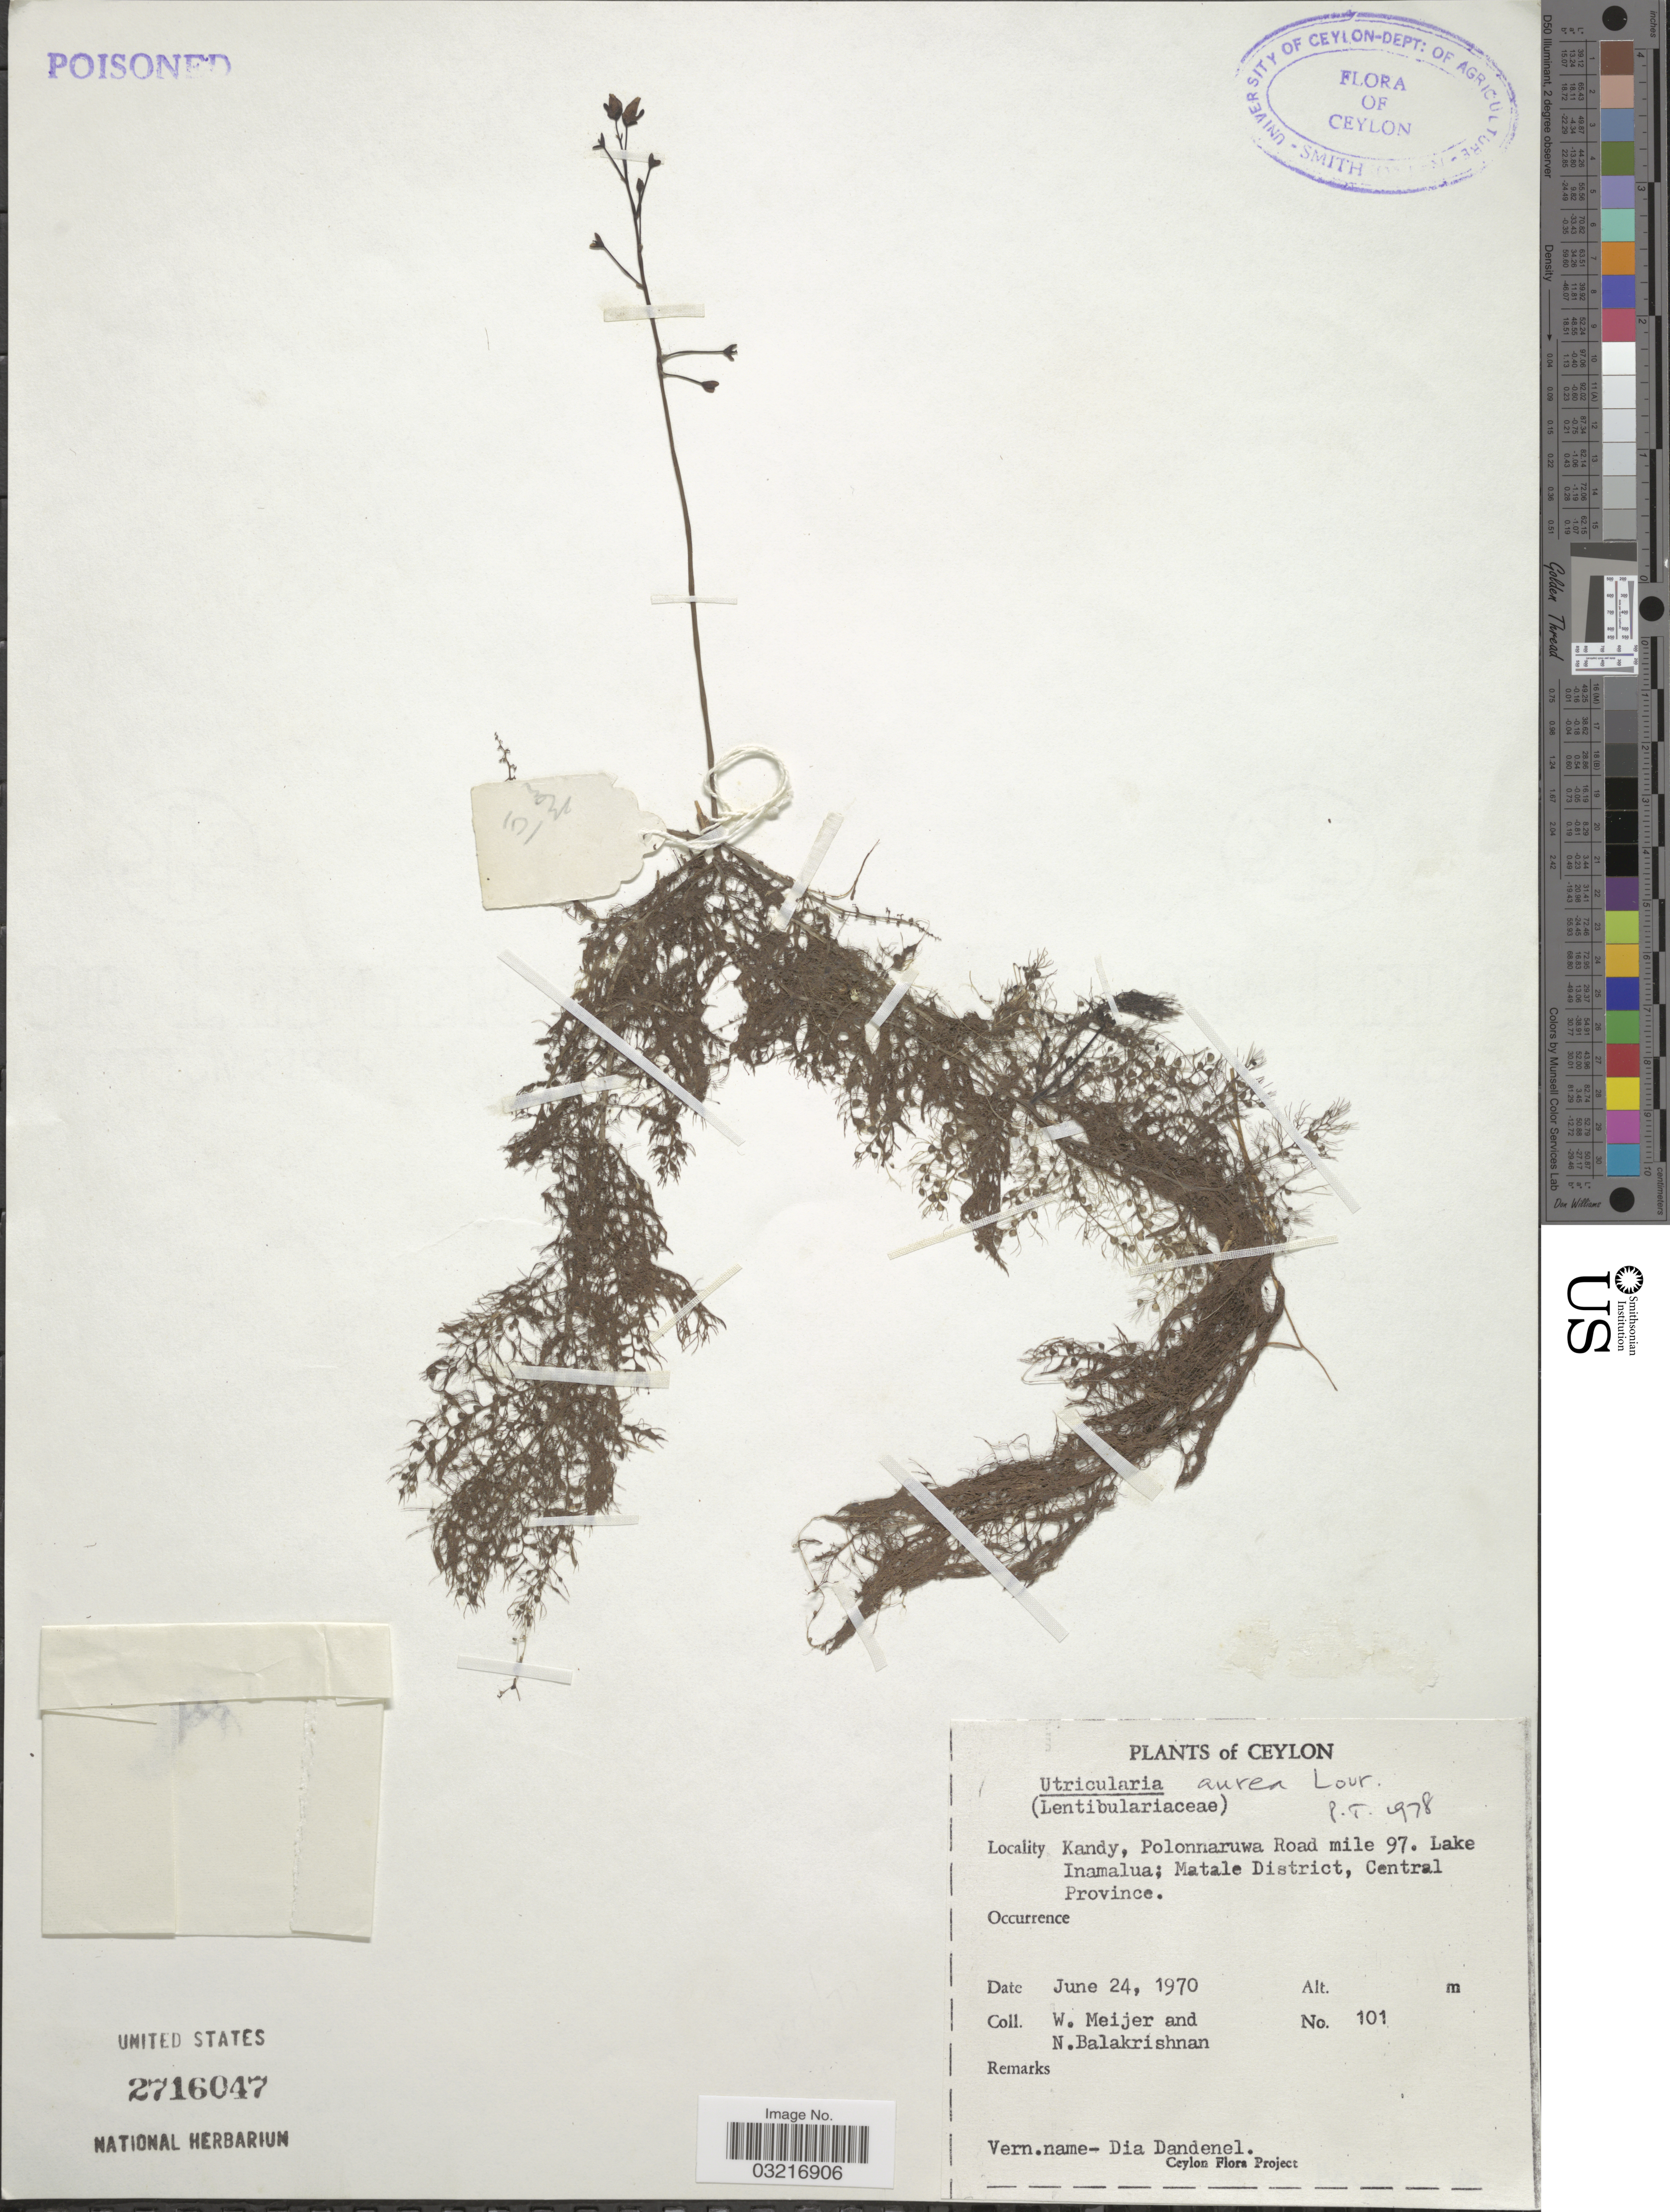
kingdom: Plantae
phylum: Tracheophyta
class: Magnoliopsida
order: Lamiales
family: Lentibulariaceae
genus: Utricularia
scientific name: Utricularia aurea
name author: Lour.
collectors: W. Meijer & N. Balakrishnan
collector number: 101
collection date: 1970-06-24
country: Sri Lanka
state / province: Central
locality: Ceylon, Kandy, Polonnaruwa Road mile 97. Lake Inamalua; Matale District.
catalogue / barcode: US 2716047